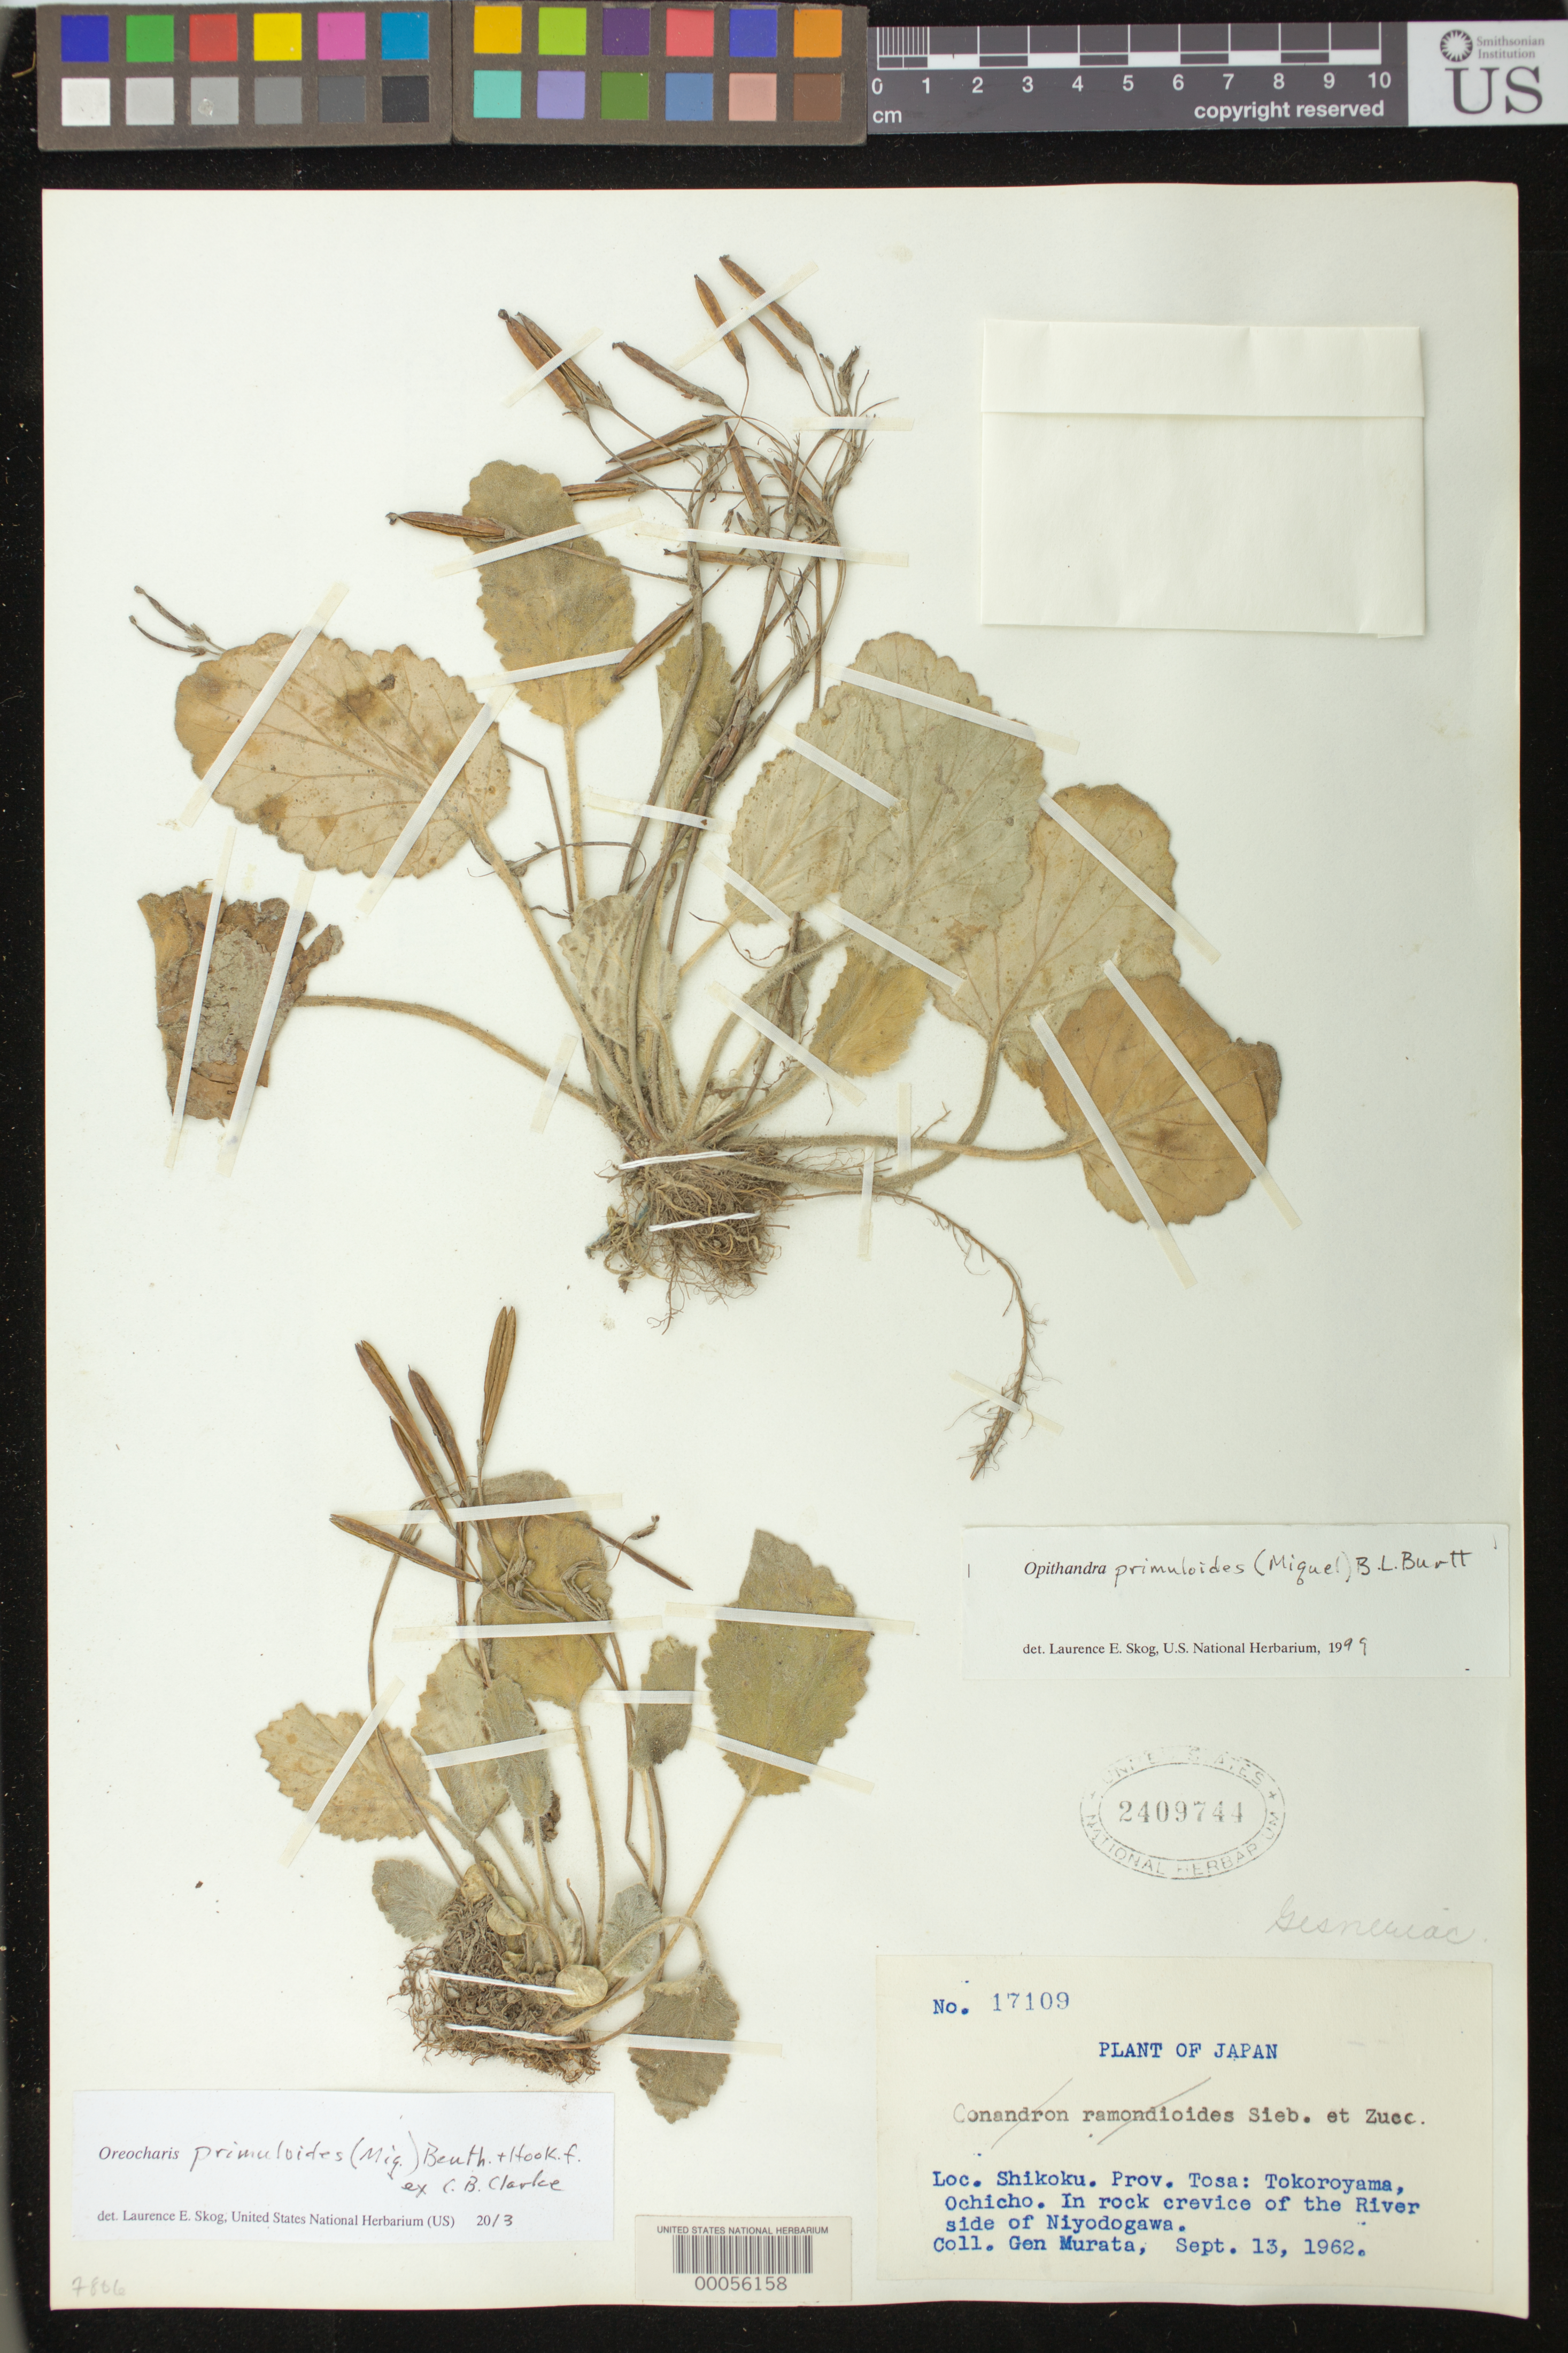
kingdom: Plantae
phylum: Tracheophyta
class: Magnoliopsida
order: Lamiales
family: Gesneriaceae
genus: Oreocharis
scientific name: Oreocharis primuloides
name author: (Miq.) Benth. & Hook. f. ex C.B. Clarke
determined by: Skog, Laurence E.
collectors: G. Murata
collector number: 17109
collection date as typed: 13 Sep 1962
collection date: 1962-09-13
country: Japan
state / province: Koti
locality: Prov. Tosa: Tokoroyama, Ochicho, river side of Niyodogawa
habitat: Rock crevice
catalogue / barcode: US 2409744